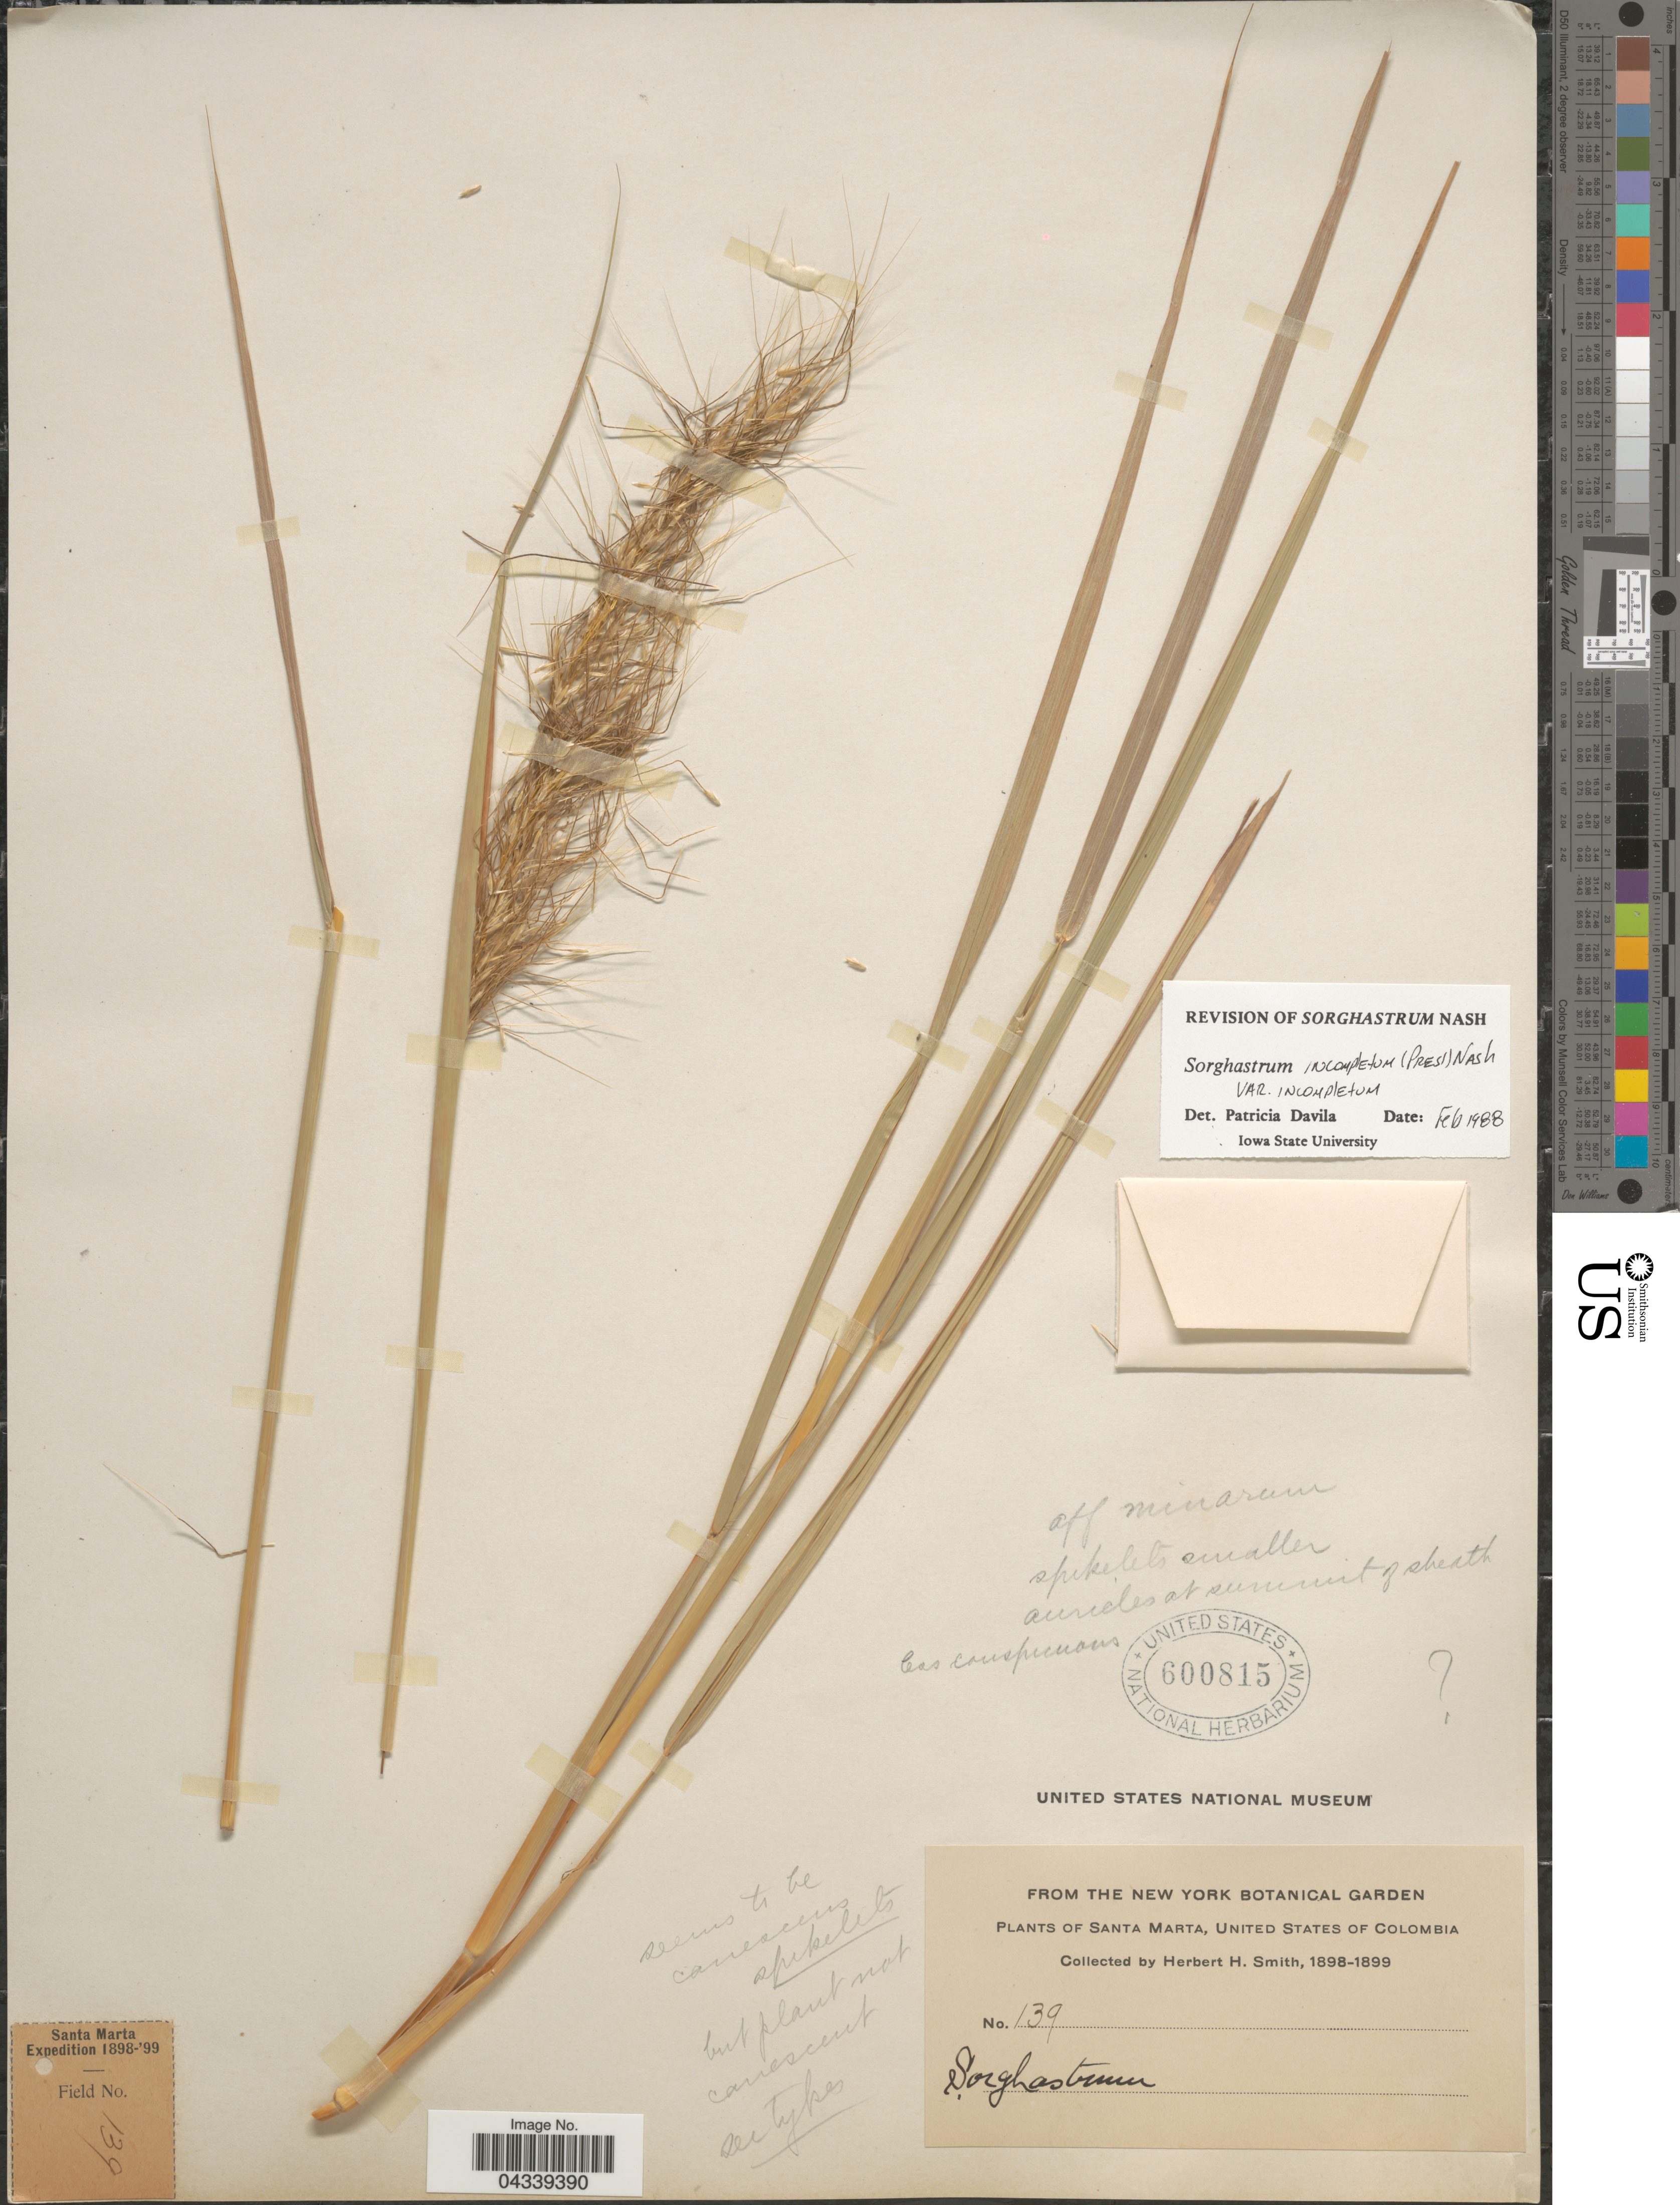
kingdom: Plantae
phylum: Tracheophyta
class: Liliopsida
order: Poales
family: Poaceae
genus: Sorghastrum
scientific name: Sorghastrum incompletum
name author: (J. Presl) Nash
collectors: Herbert H. Smith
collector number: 139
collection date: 1898/1899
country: Colombia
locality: Santa Marta, United States of Colombia. Santa Marta Expedition 1898-'99.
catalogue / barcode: US 600815